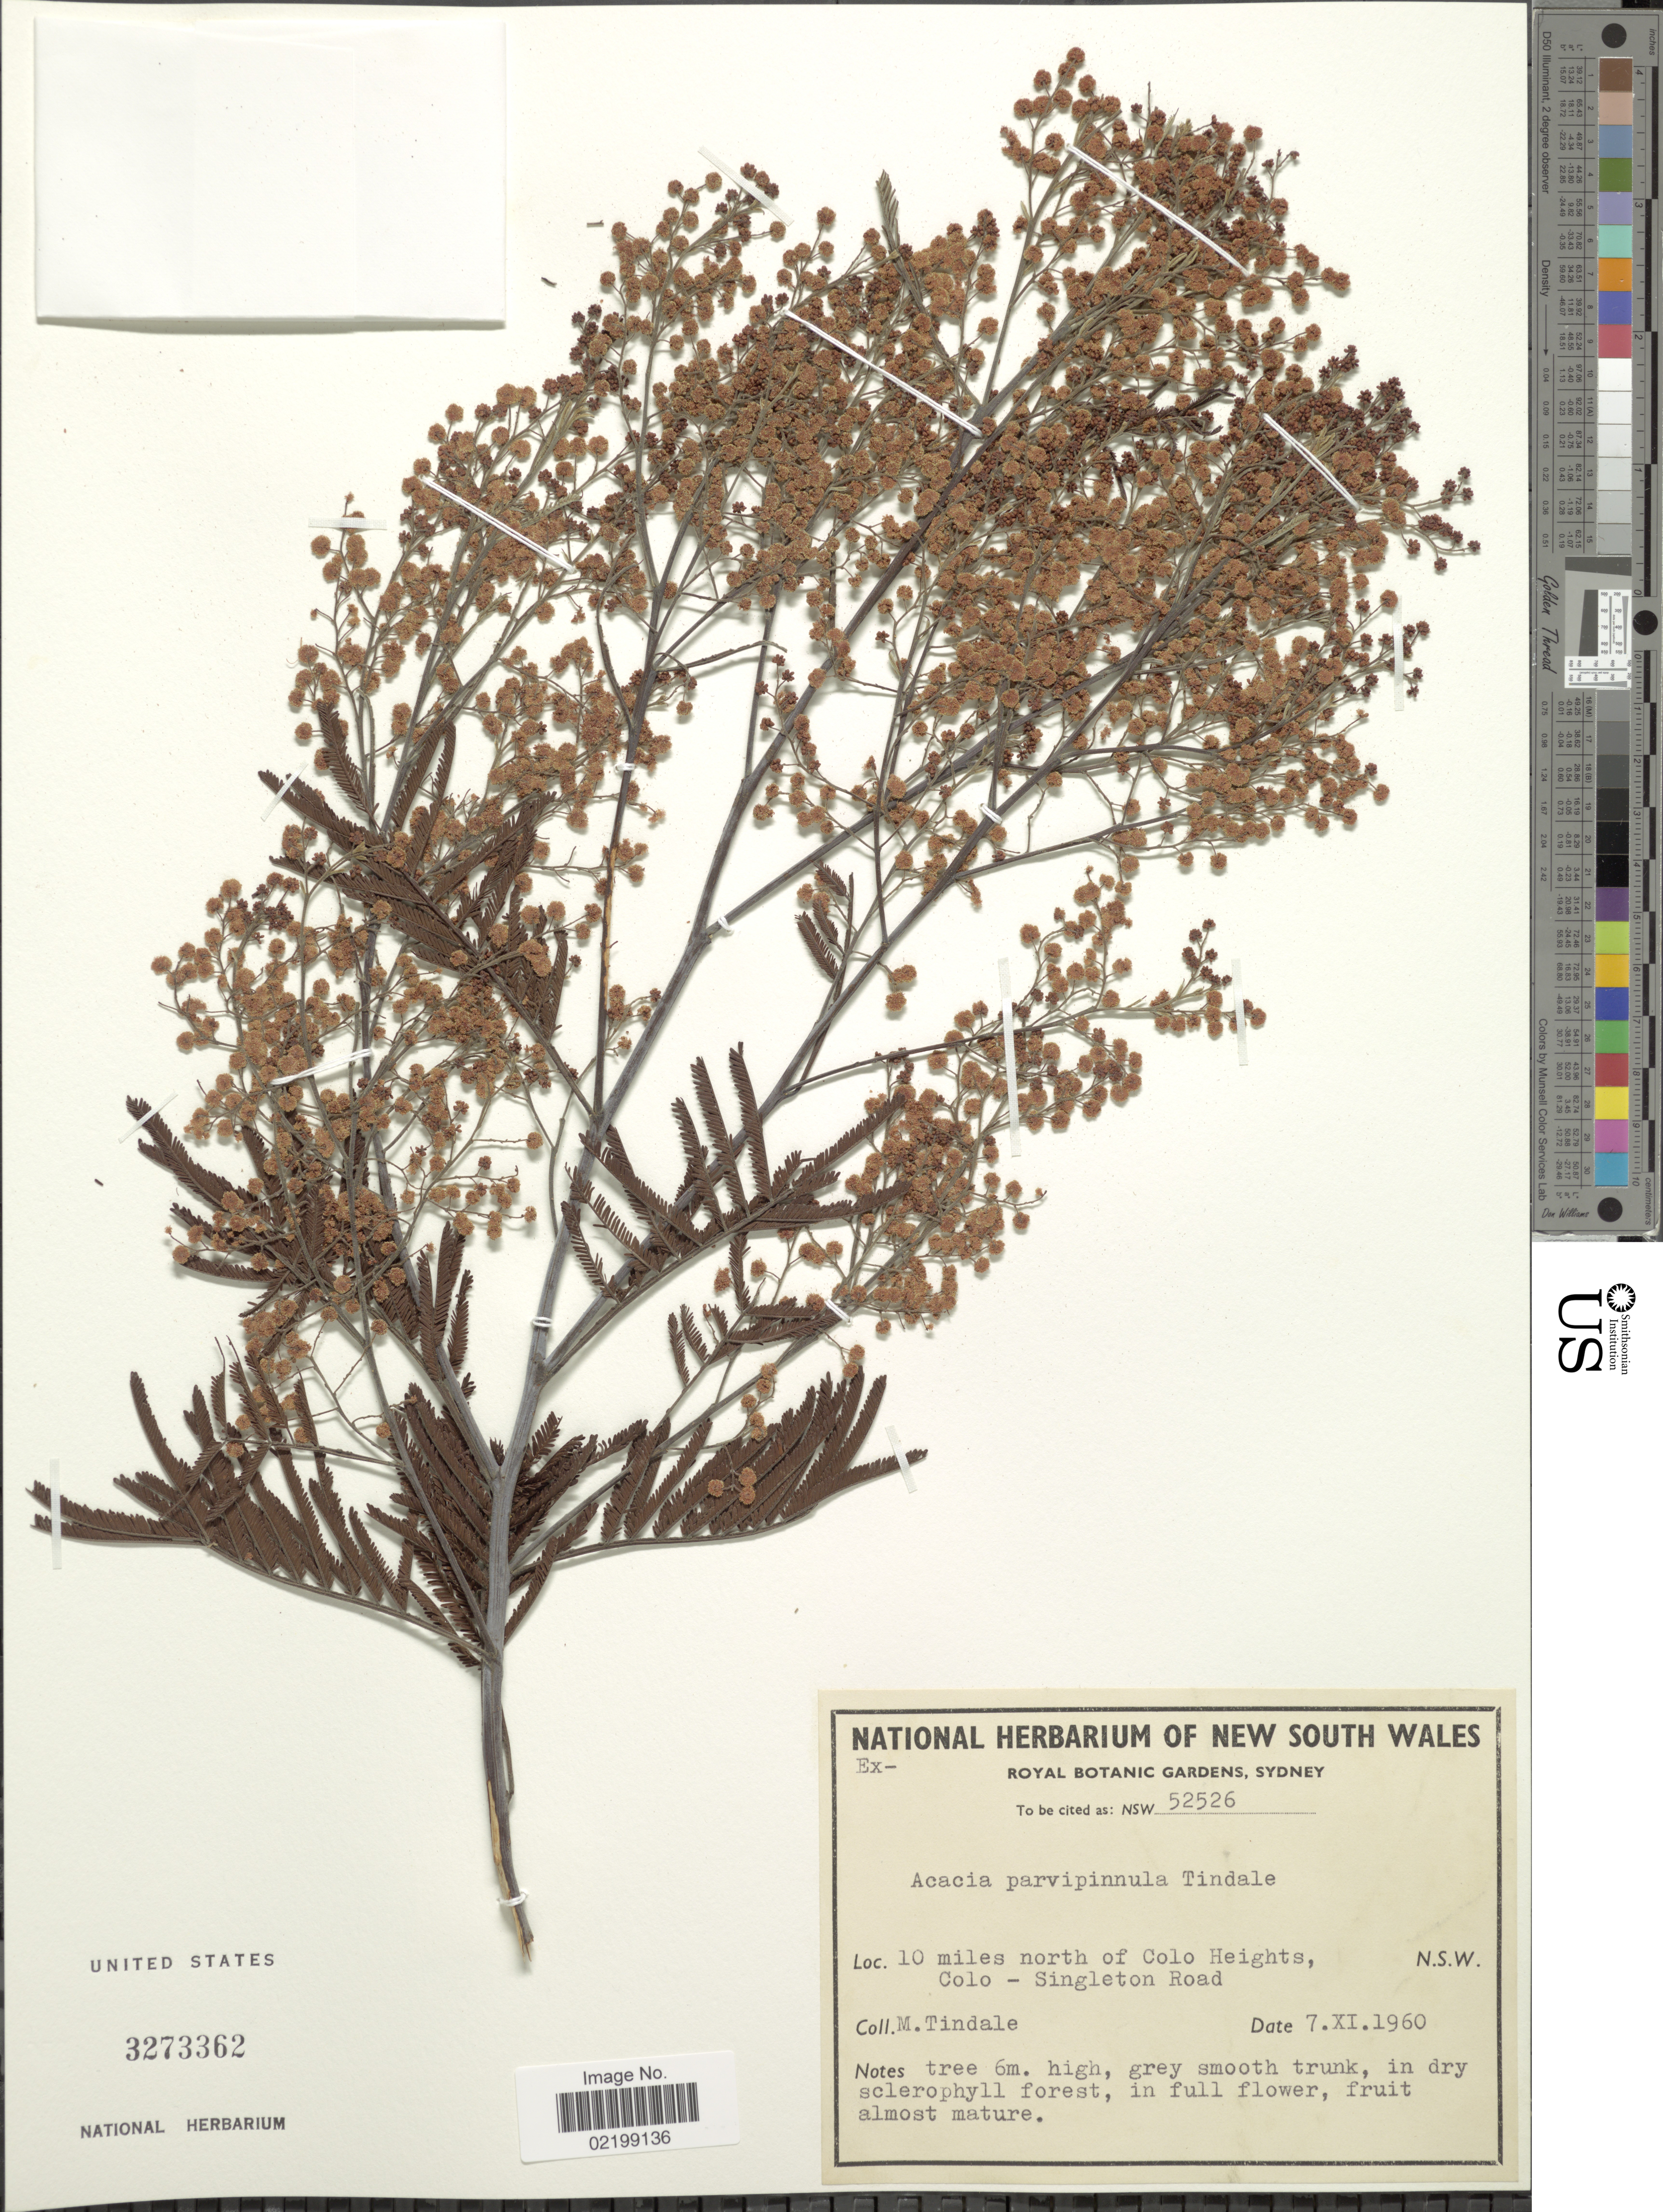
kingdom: Plantae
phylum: Tracheophyta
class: Magnoliopsida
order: Fabales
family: Fabaceae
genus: Acacia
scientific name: Acacia parvipinnula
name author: Tindale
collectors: M. D. Tindale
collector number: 52526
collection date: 1960-11-07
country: Australia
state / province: New South Wales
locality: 10 miles north of Colo Heights, Colo- Singleton Road, in dry sclerophyll forest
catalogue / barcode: US 3273362